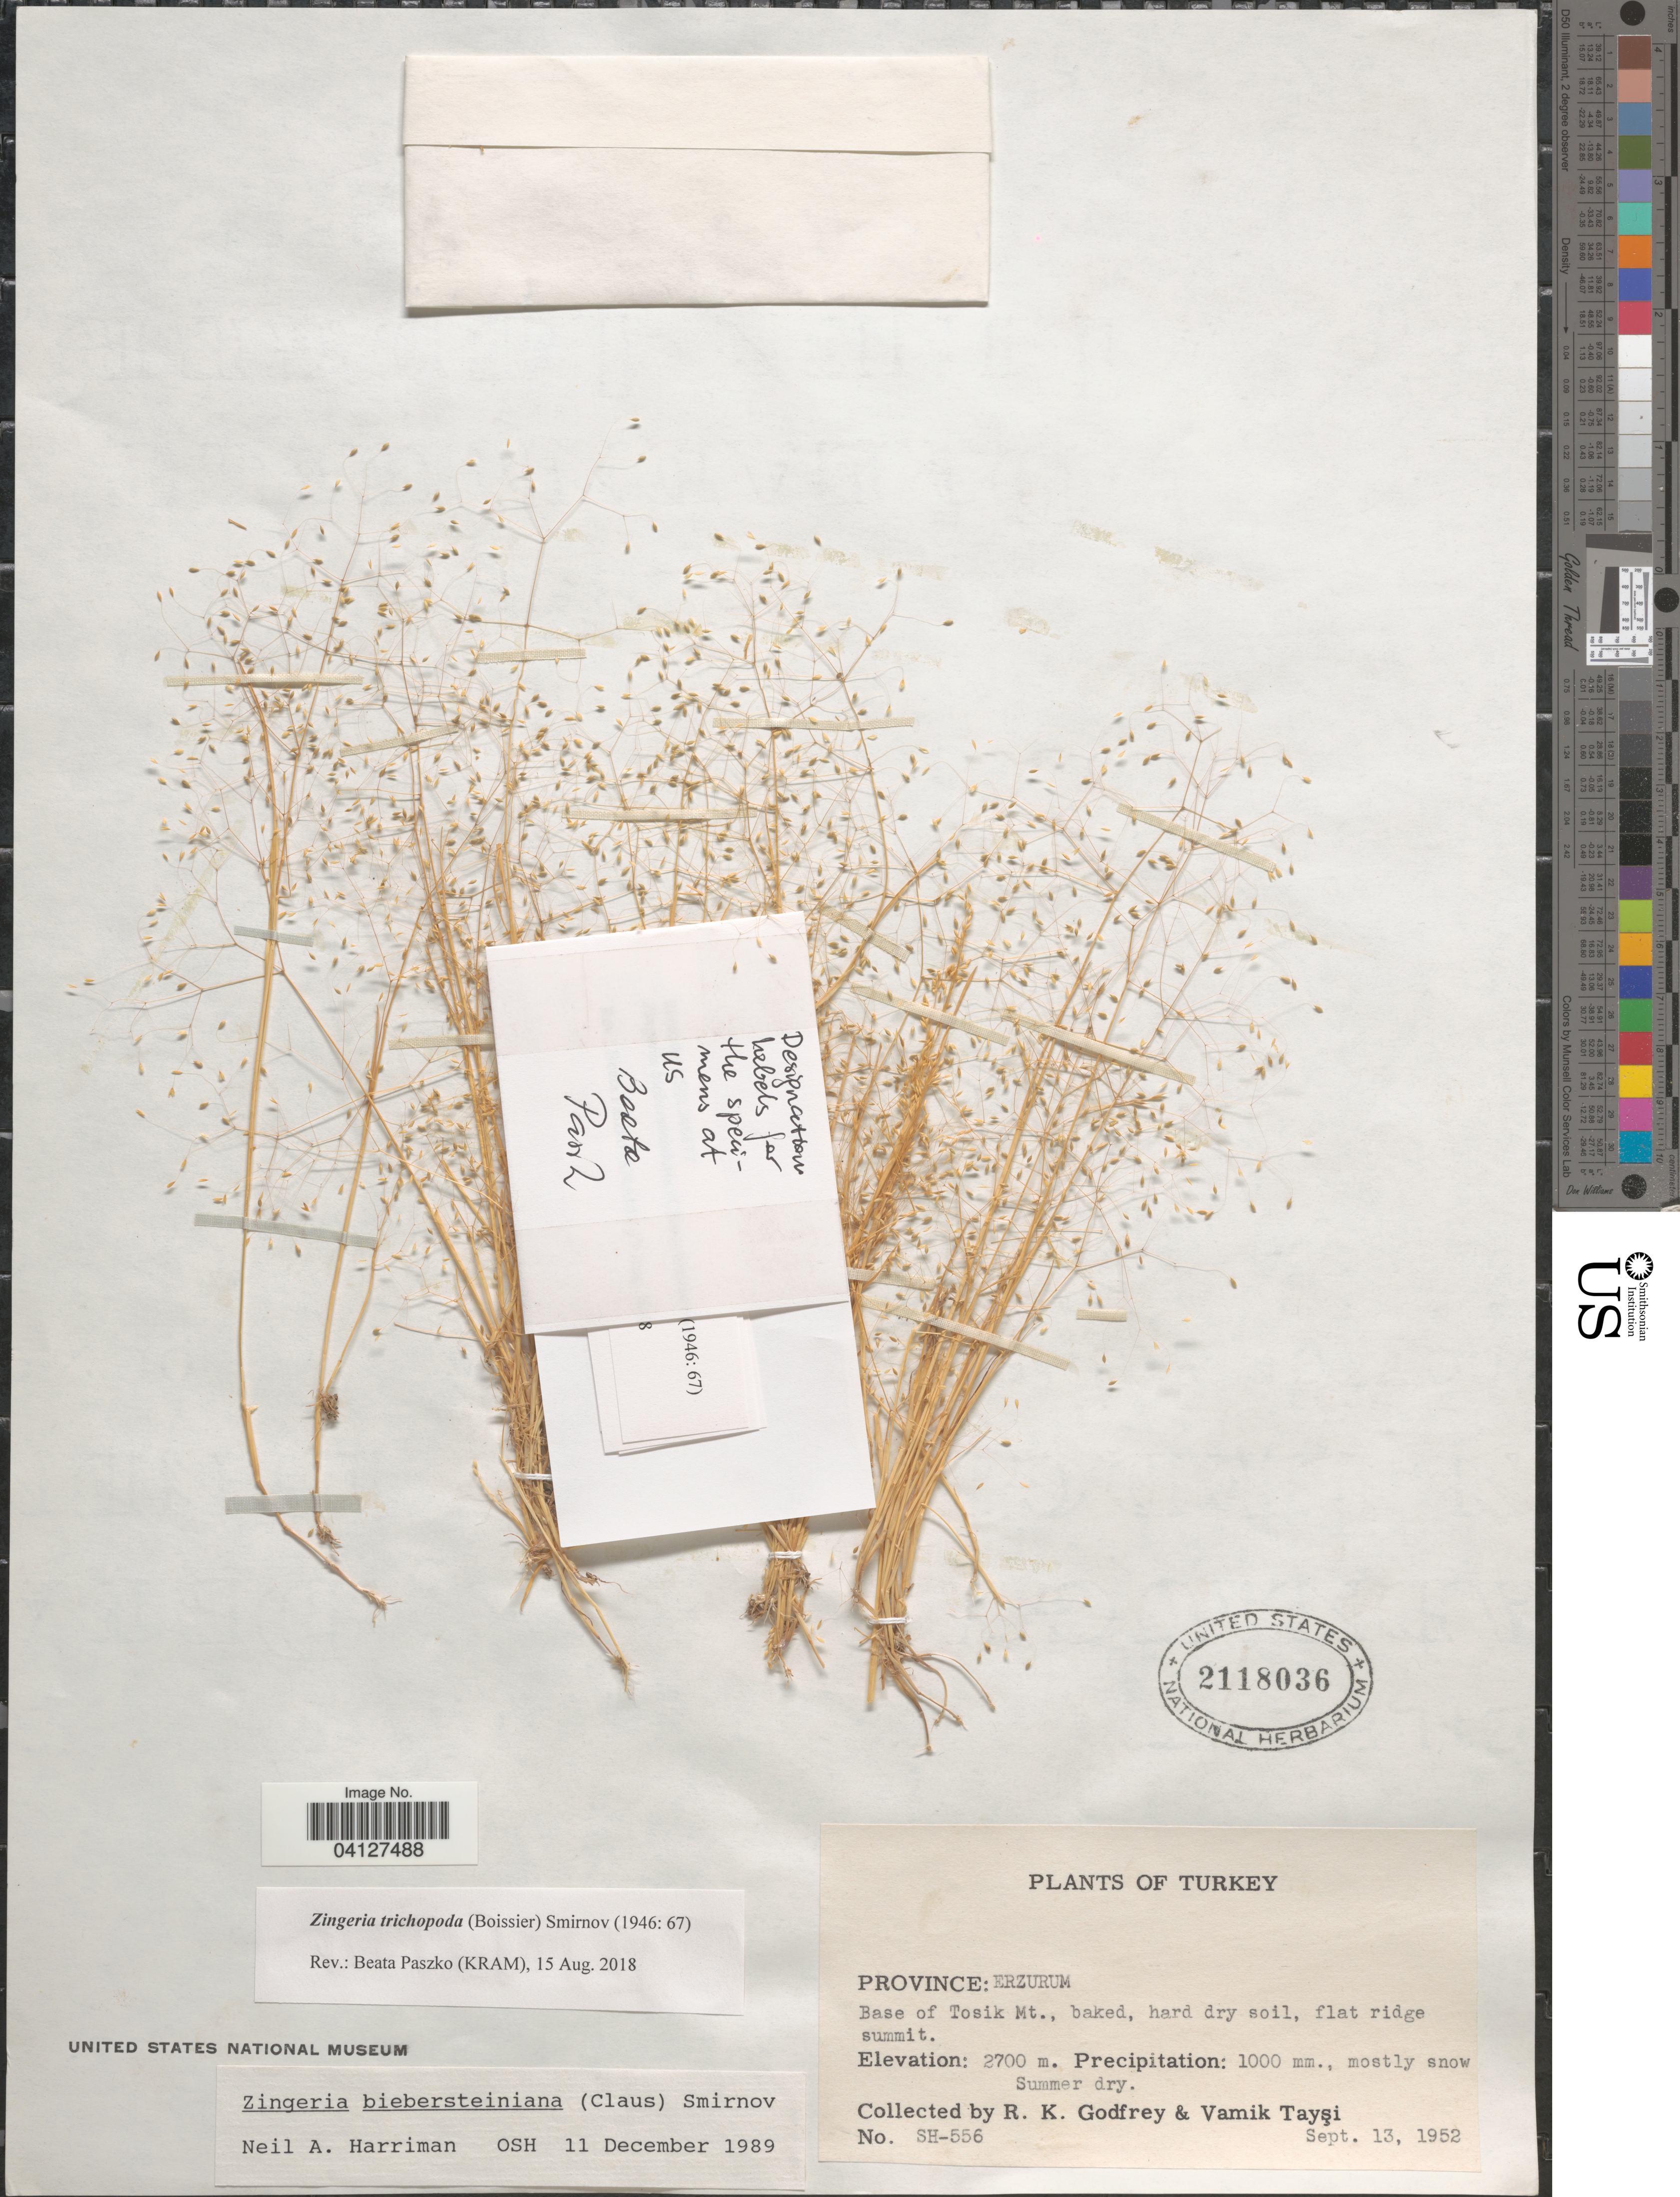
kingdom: Plantae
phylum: Tracheophyta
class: Liliopsida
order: Poales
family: Poaceae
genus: Zingeria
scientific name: Zingeria trichopoda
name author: (Boiss.) P.A. Smirn.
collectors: R. K. Godfrey & V. Taysi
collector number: SH-556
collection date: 1952-09-13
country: Turkey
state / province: Erzurum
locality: Base of Tosik Mt.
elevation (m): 2700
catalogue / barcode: US 2118036